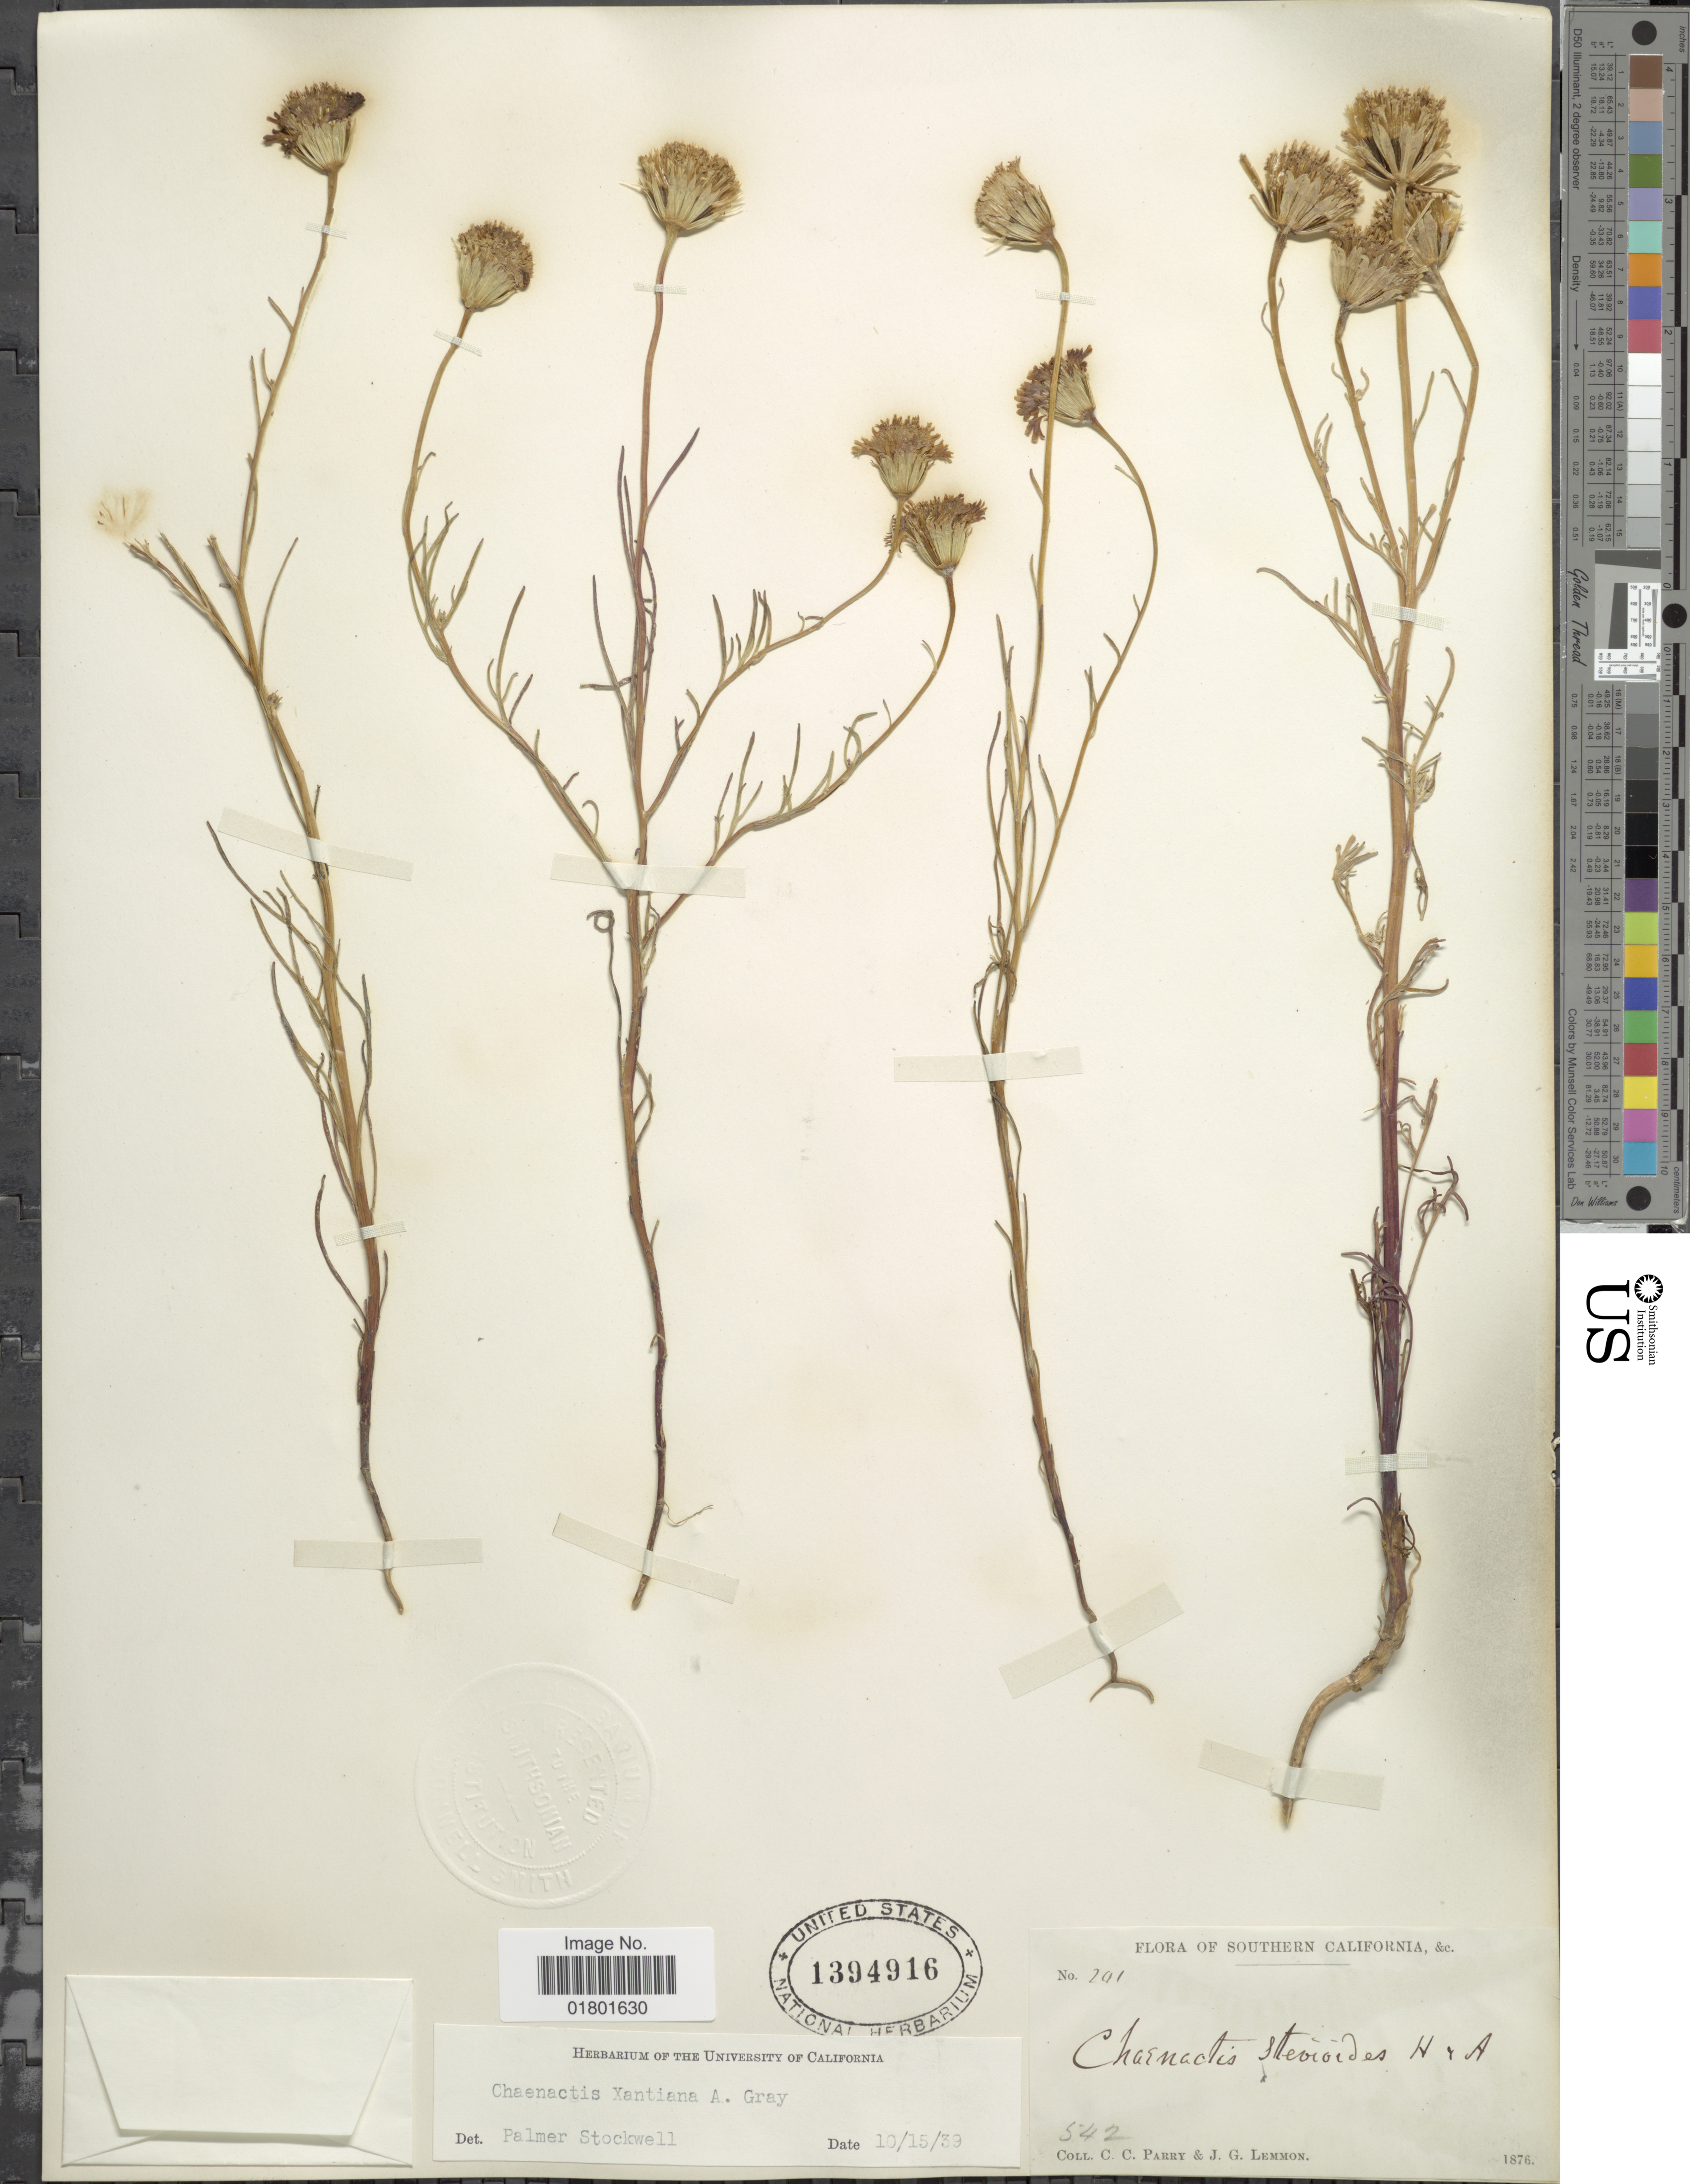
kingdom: Plantae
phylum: Tracheophyta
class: Magnoliopsida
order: Asterales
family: Asteraceae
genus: Chaenactis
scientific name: Chaenactis xantiana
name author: A. Gray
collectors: C. C. Parry & J. Lemmon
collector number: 201/542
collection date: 1876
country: United States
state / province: California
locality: Southern California, &c.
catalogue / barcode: US 1394916